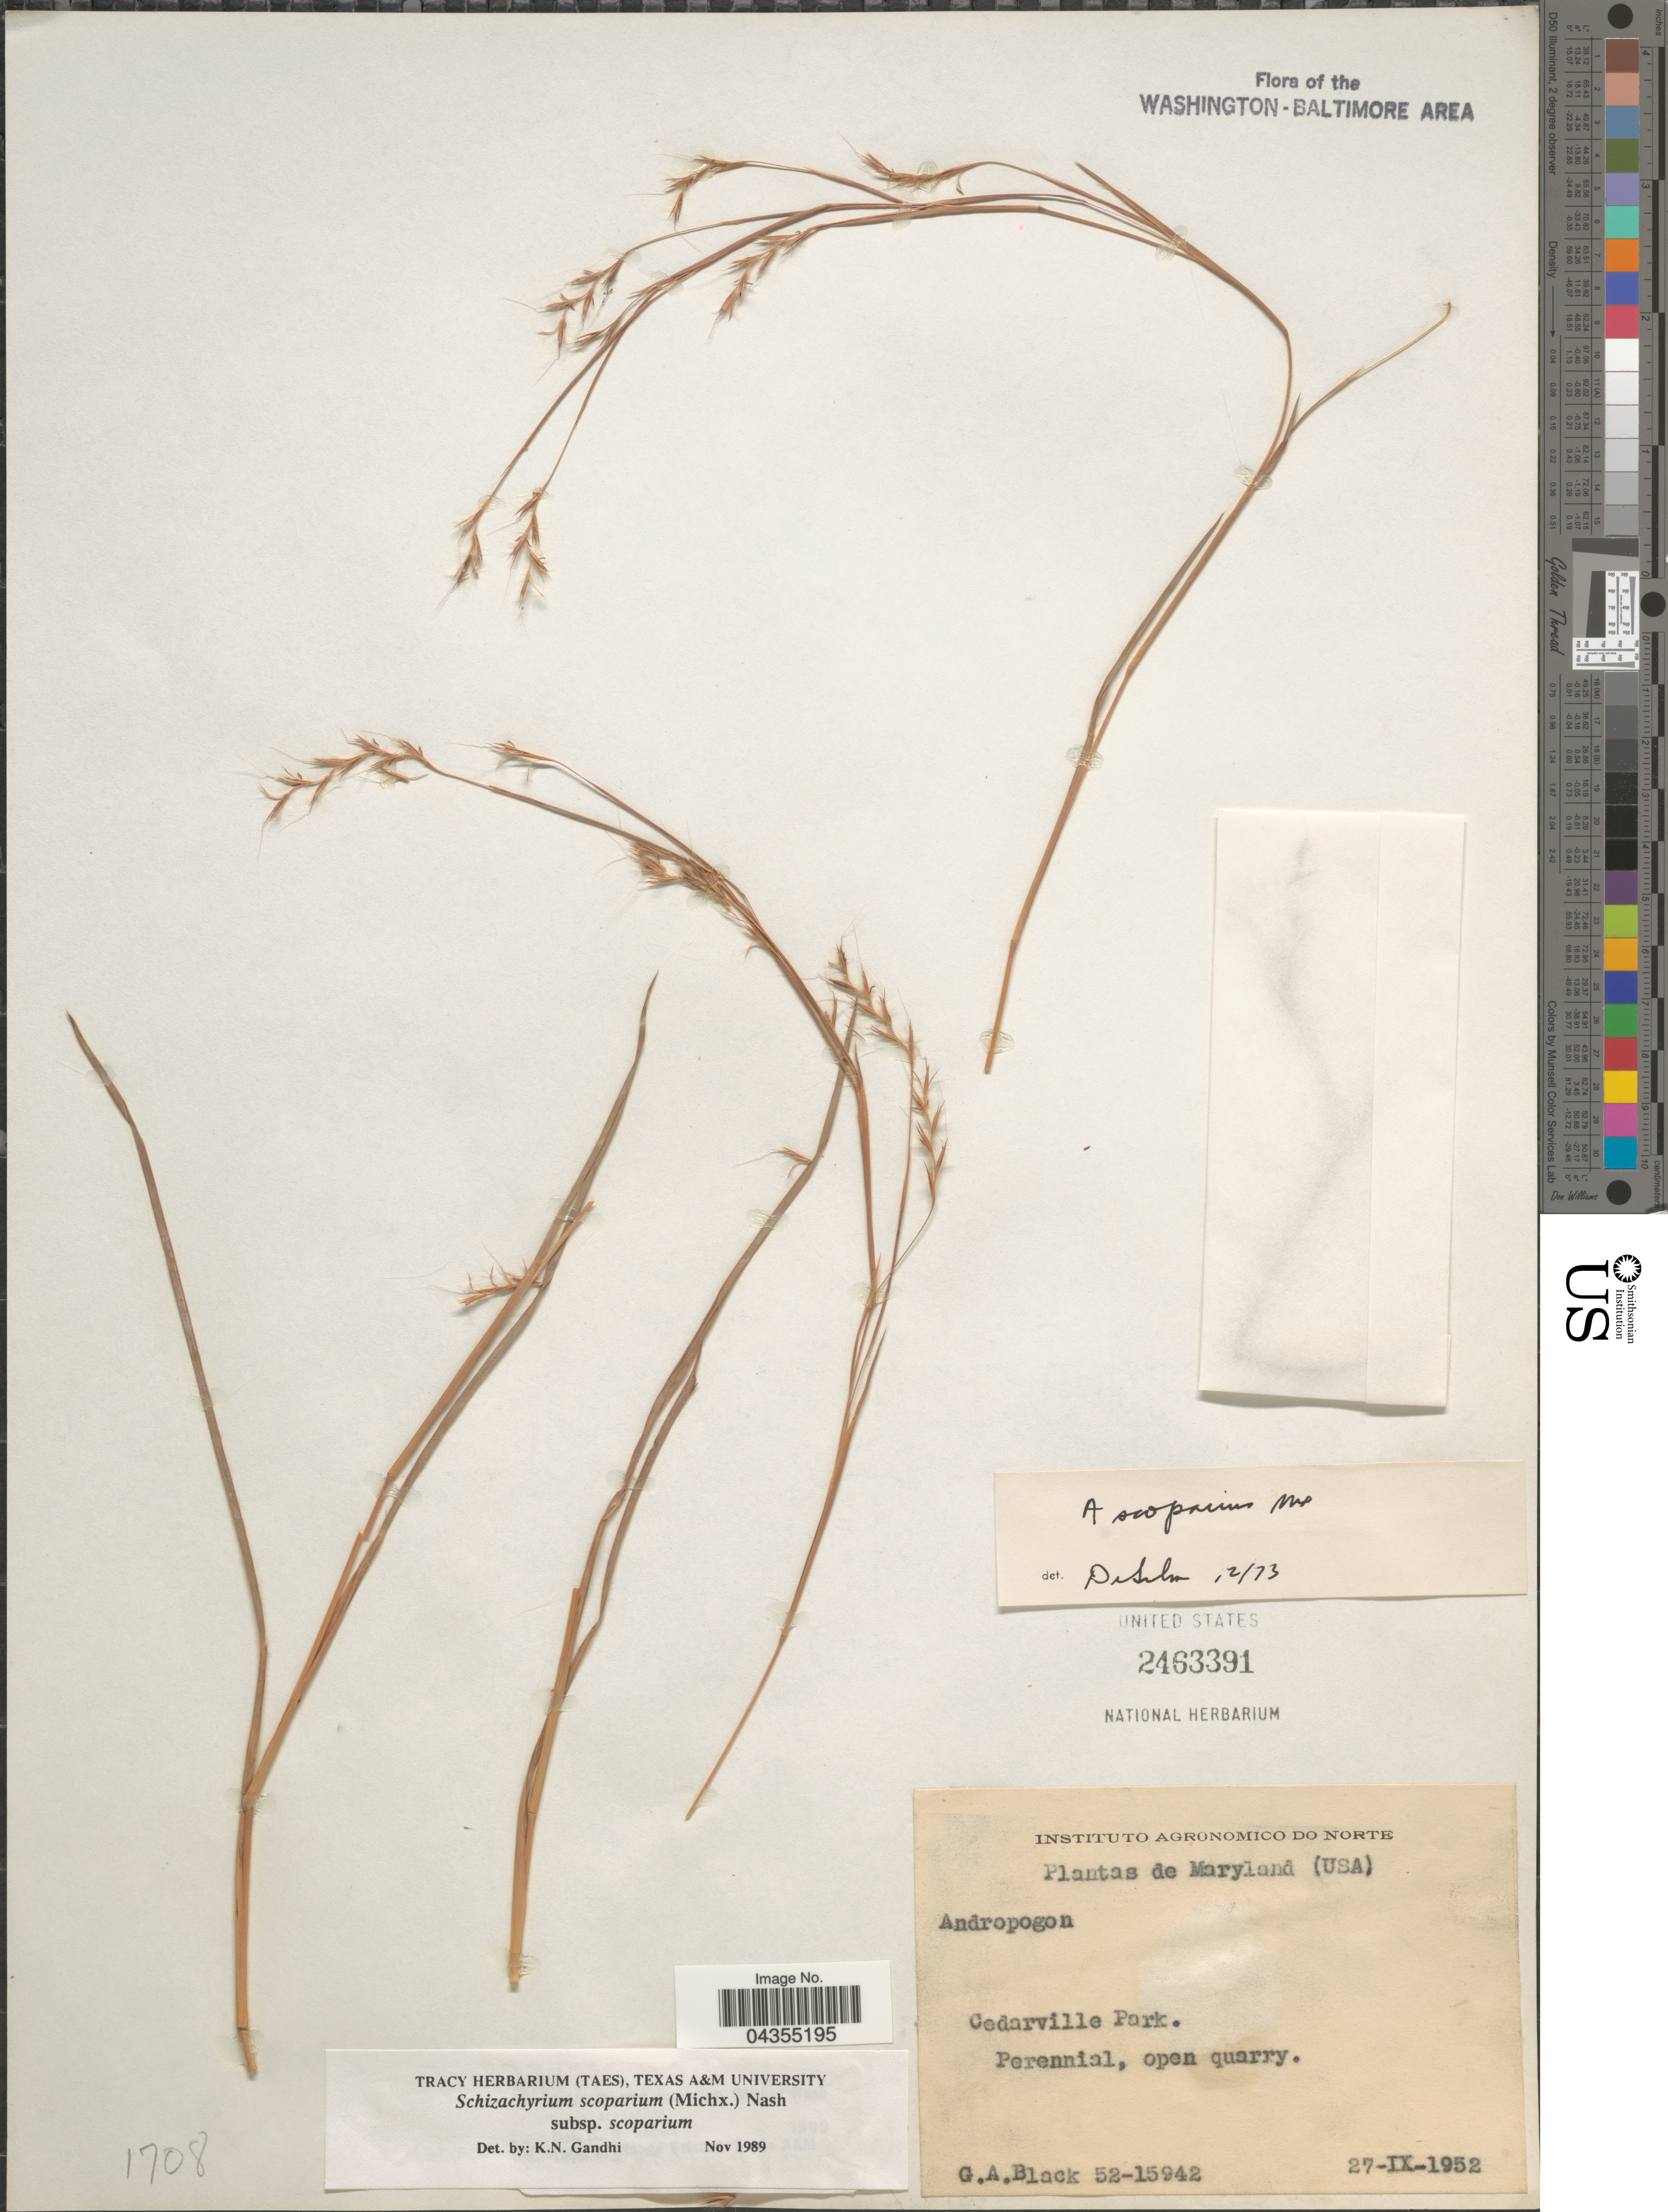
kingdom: Plantae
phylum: Tracheophyta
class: Liliopsida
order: Poales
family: Poaceae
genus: Schizachyrium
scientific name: Schizachyrium scoparium var. scoparium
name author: (Michx.) Nash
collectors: G. A. Black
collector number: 52-15942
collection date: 1952-09-27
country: United States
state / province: Maryland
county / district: Charles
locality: Cedarville Park.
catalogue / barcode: US 2463391